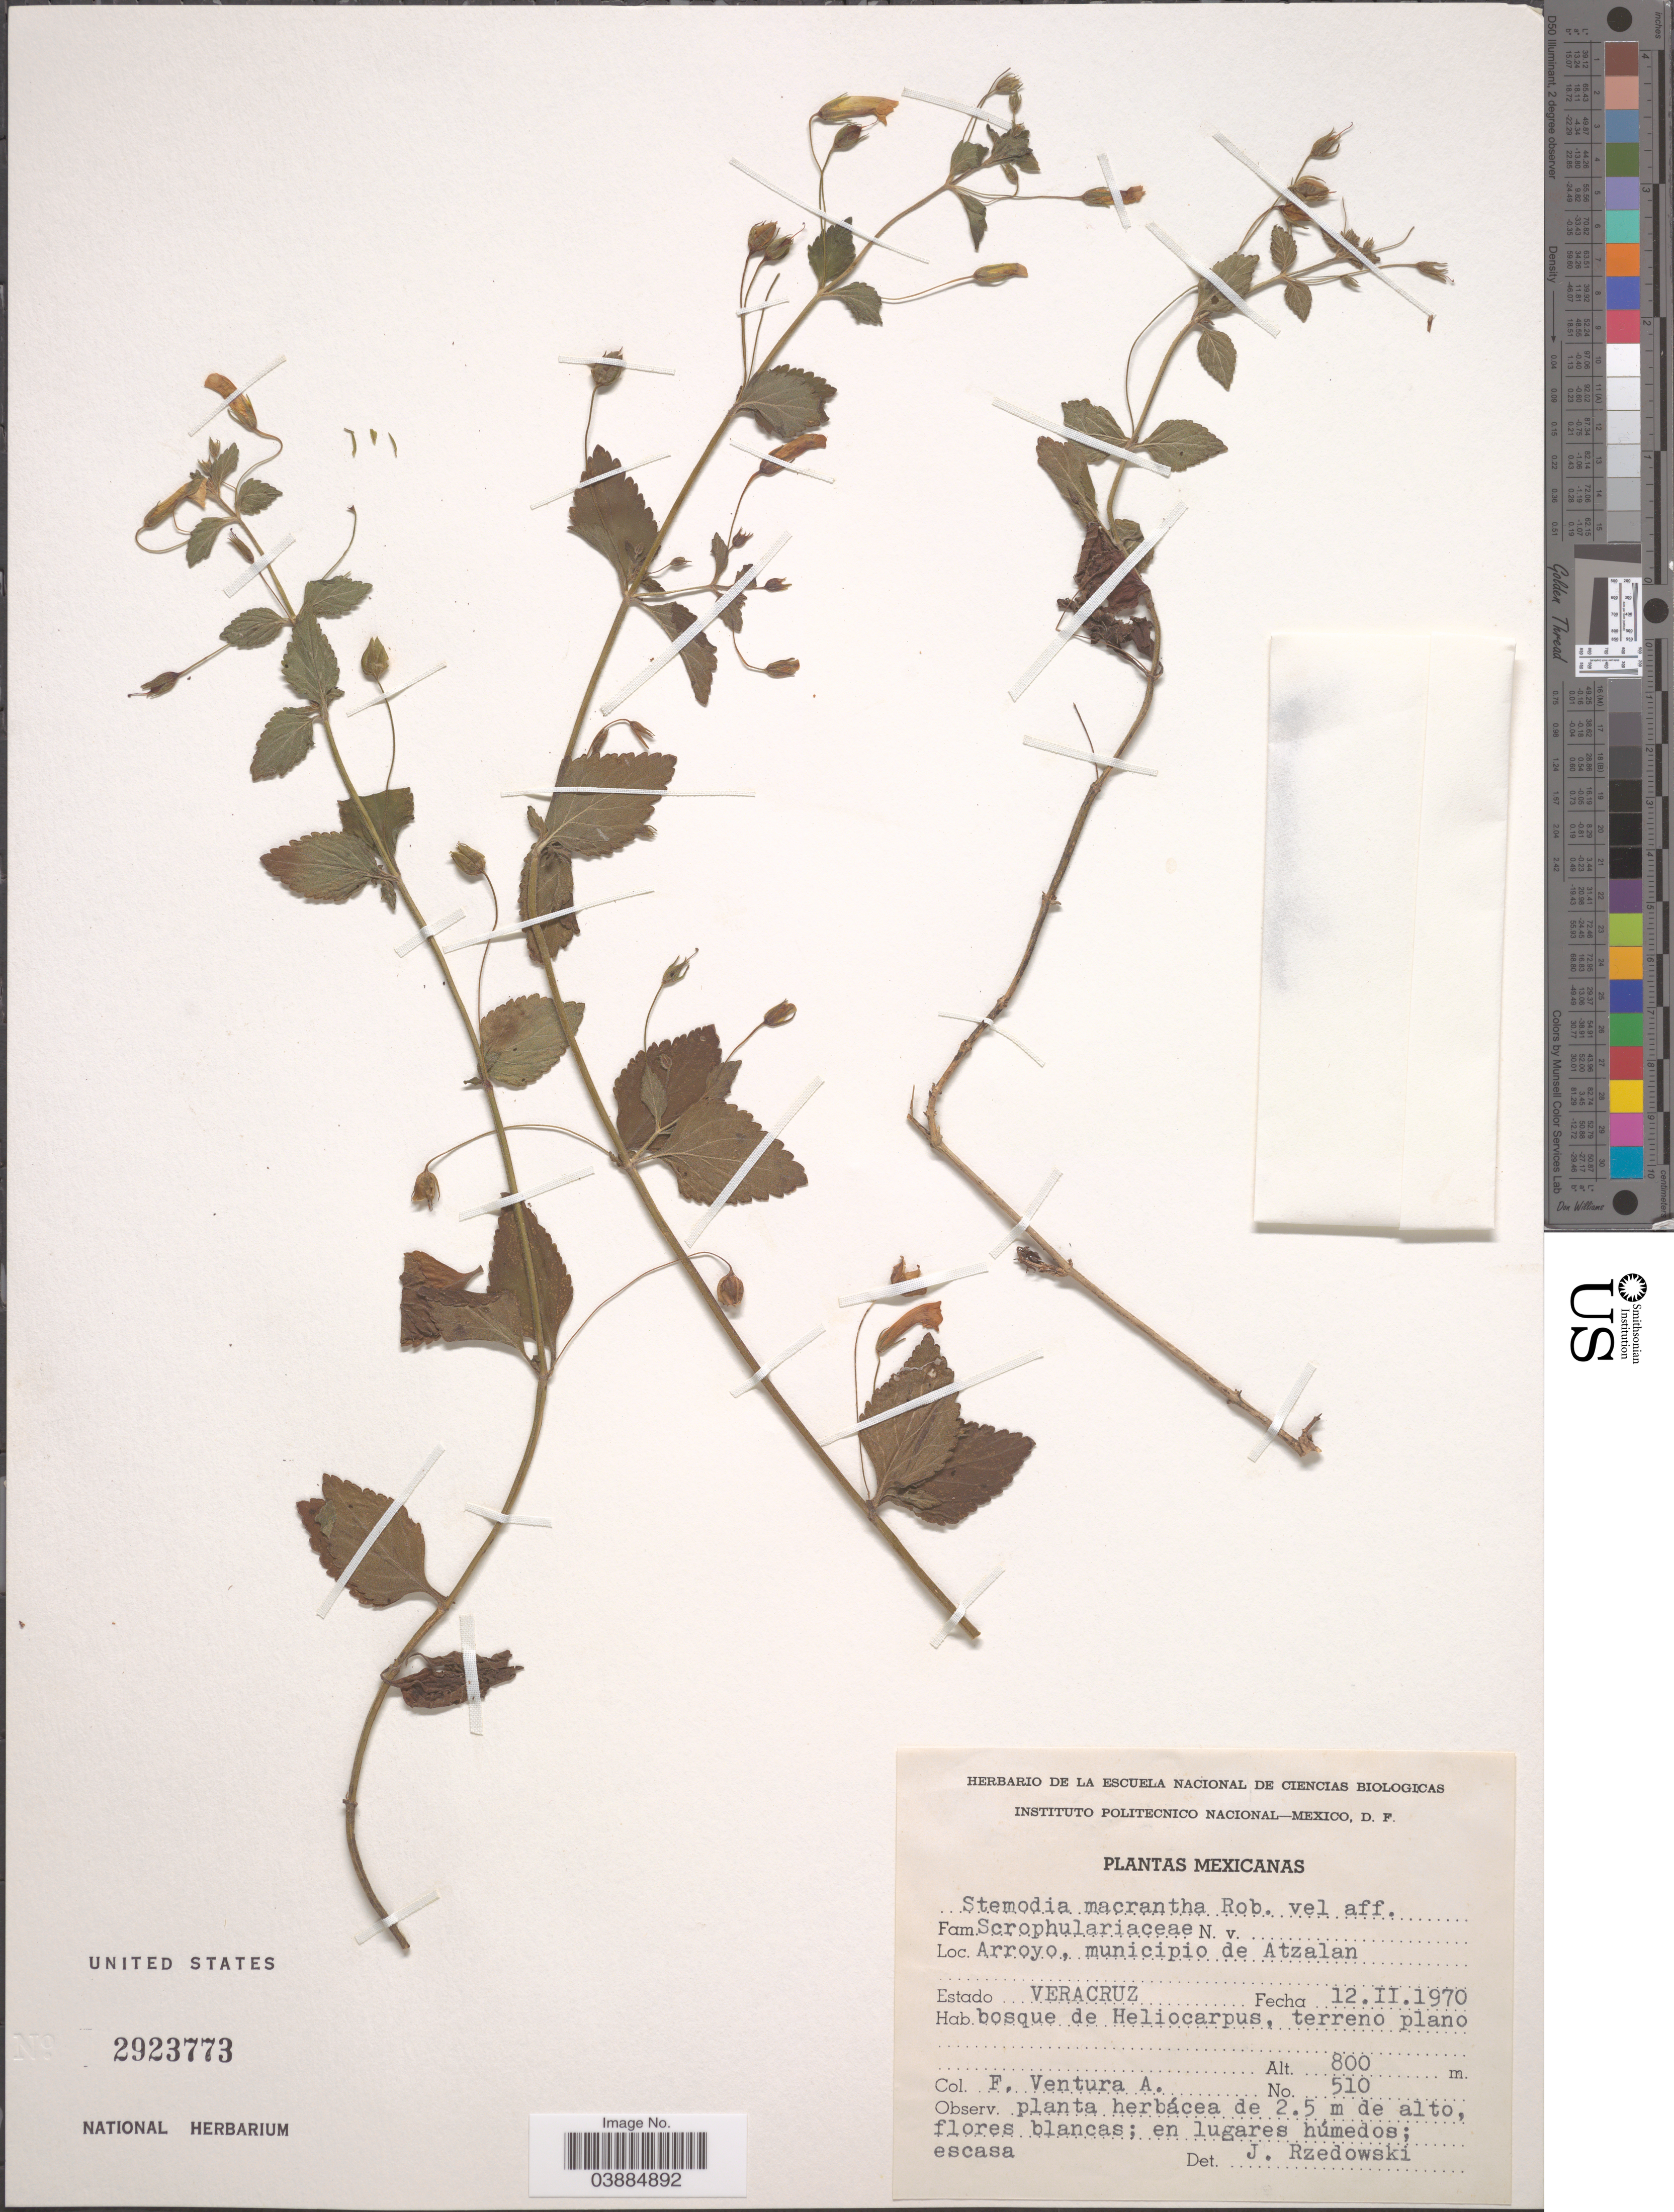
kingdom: Plantae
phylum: Tracheophyta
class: Magnoliopsida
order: Lamiales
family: Plantaginaceae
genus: Stemodia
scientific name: Stemodia macrantha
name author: B.L. Rob.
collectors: F. Ventura A.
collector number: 510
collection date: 1970-02-12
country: Mexico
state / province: Veracruz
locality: Arroyo, municipio de Atzalan. Estado Veracruz.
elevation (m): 800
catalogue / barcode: US 2923773